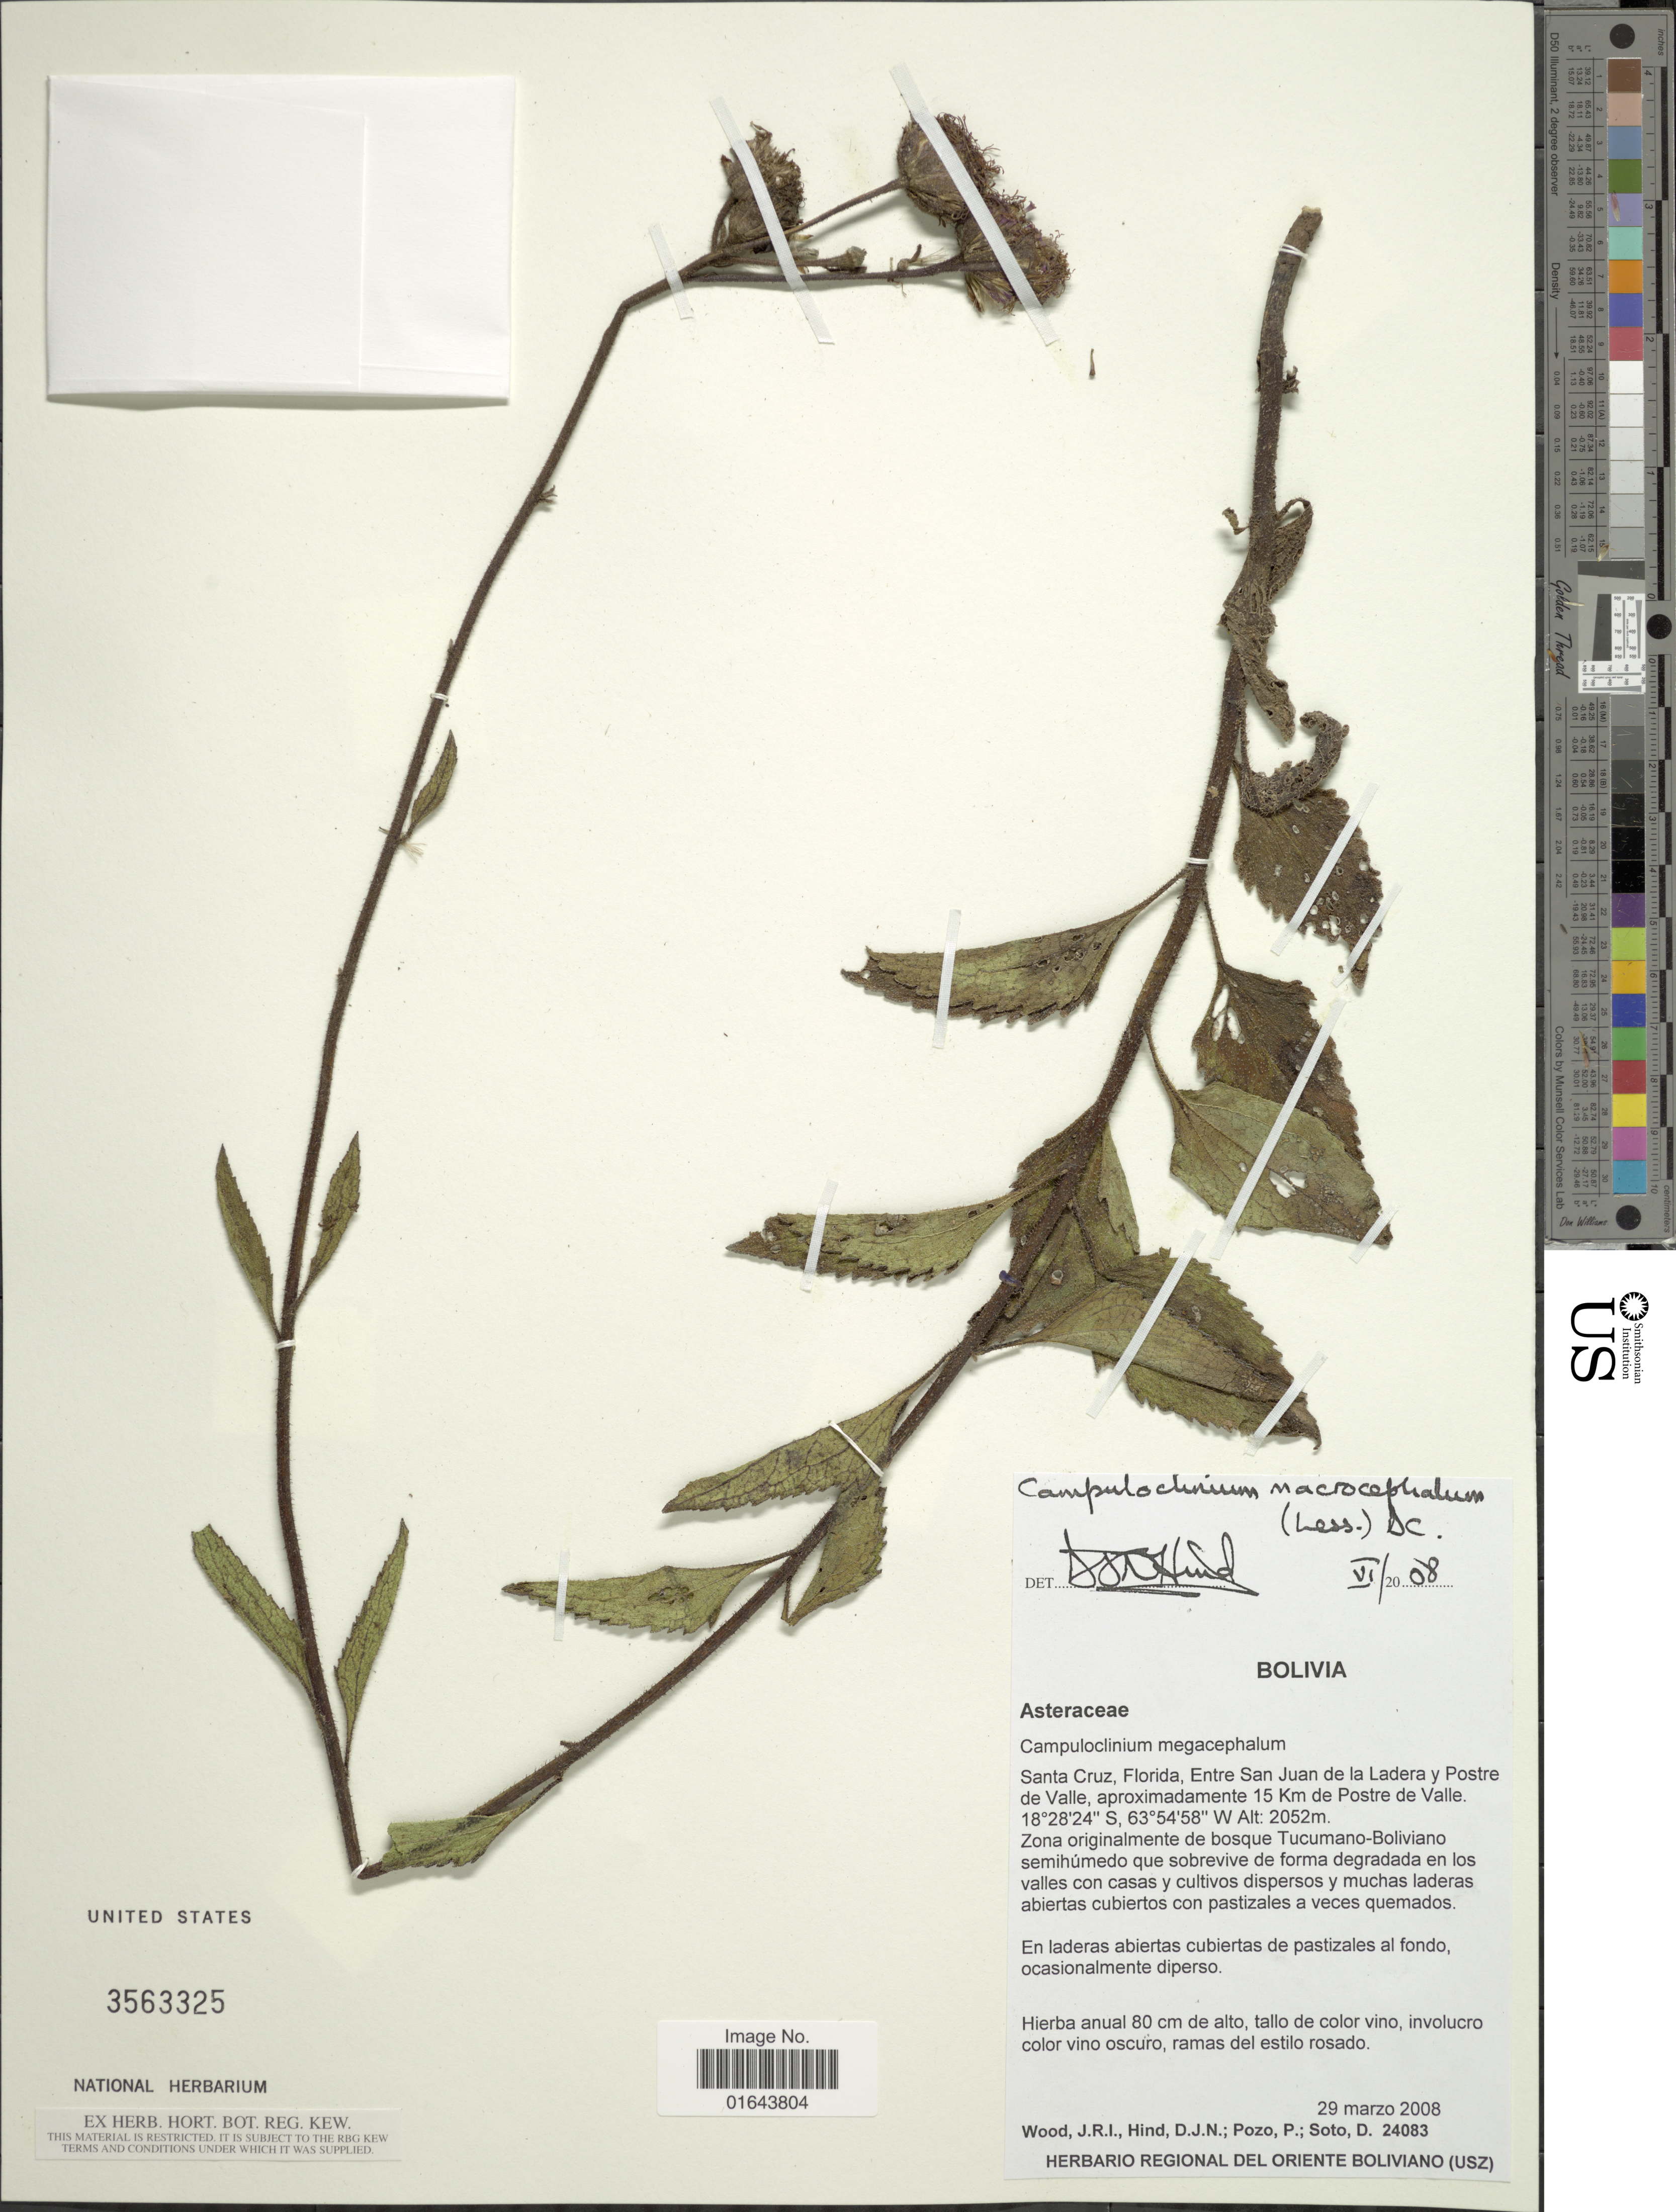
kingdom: Plantae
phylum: Tracheophyta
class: Magnoliopsida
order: Asterales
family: Asteraceae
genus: Campuloclinium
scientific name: Campuloclinium macrocephalum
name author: (Less.) DC.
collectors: J. R. I. Wood, D. J. N. Hind, P. Pozo & D. Soto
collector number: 24083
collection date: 2008-03-29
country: Bolivia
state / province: Santa Cruz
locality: Santa Cruz, Florida. Entre San Juan de la Ladera y Postre de Valle, apoximadamente 15 Km de Postre de Valle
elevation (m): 2052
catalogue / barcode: US 3563325